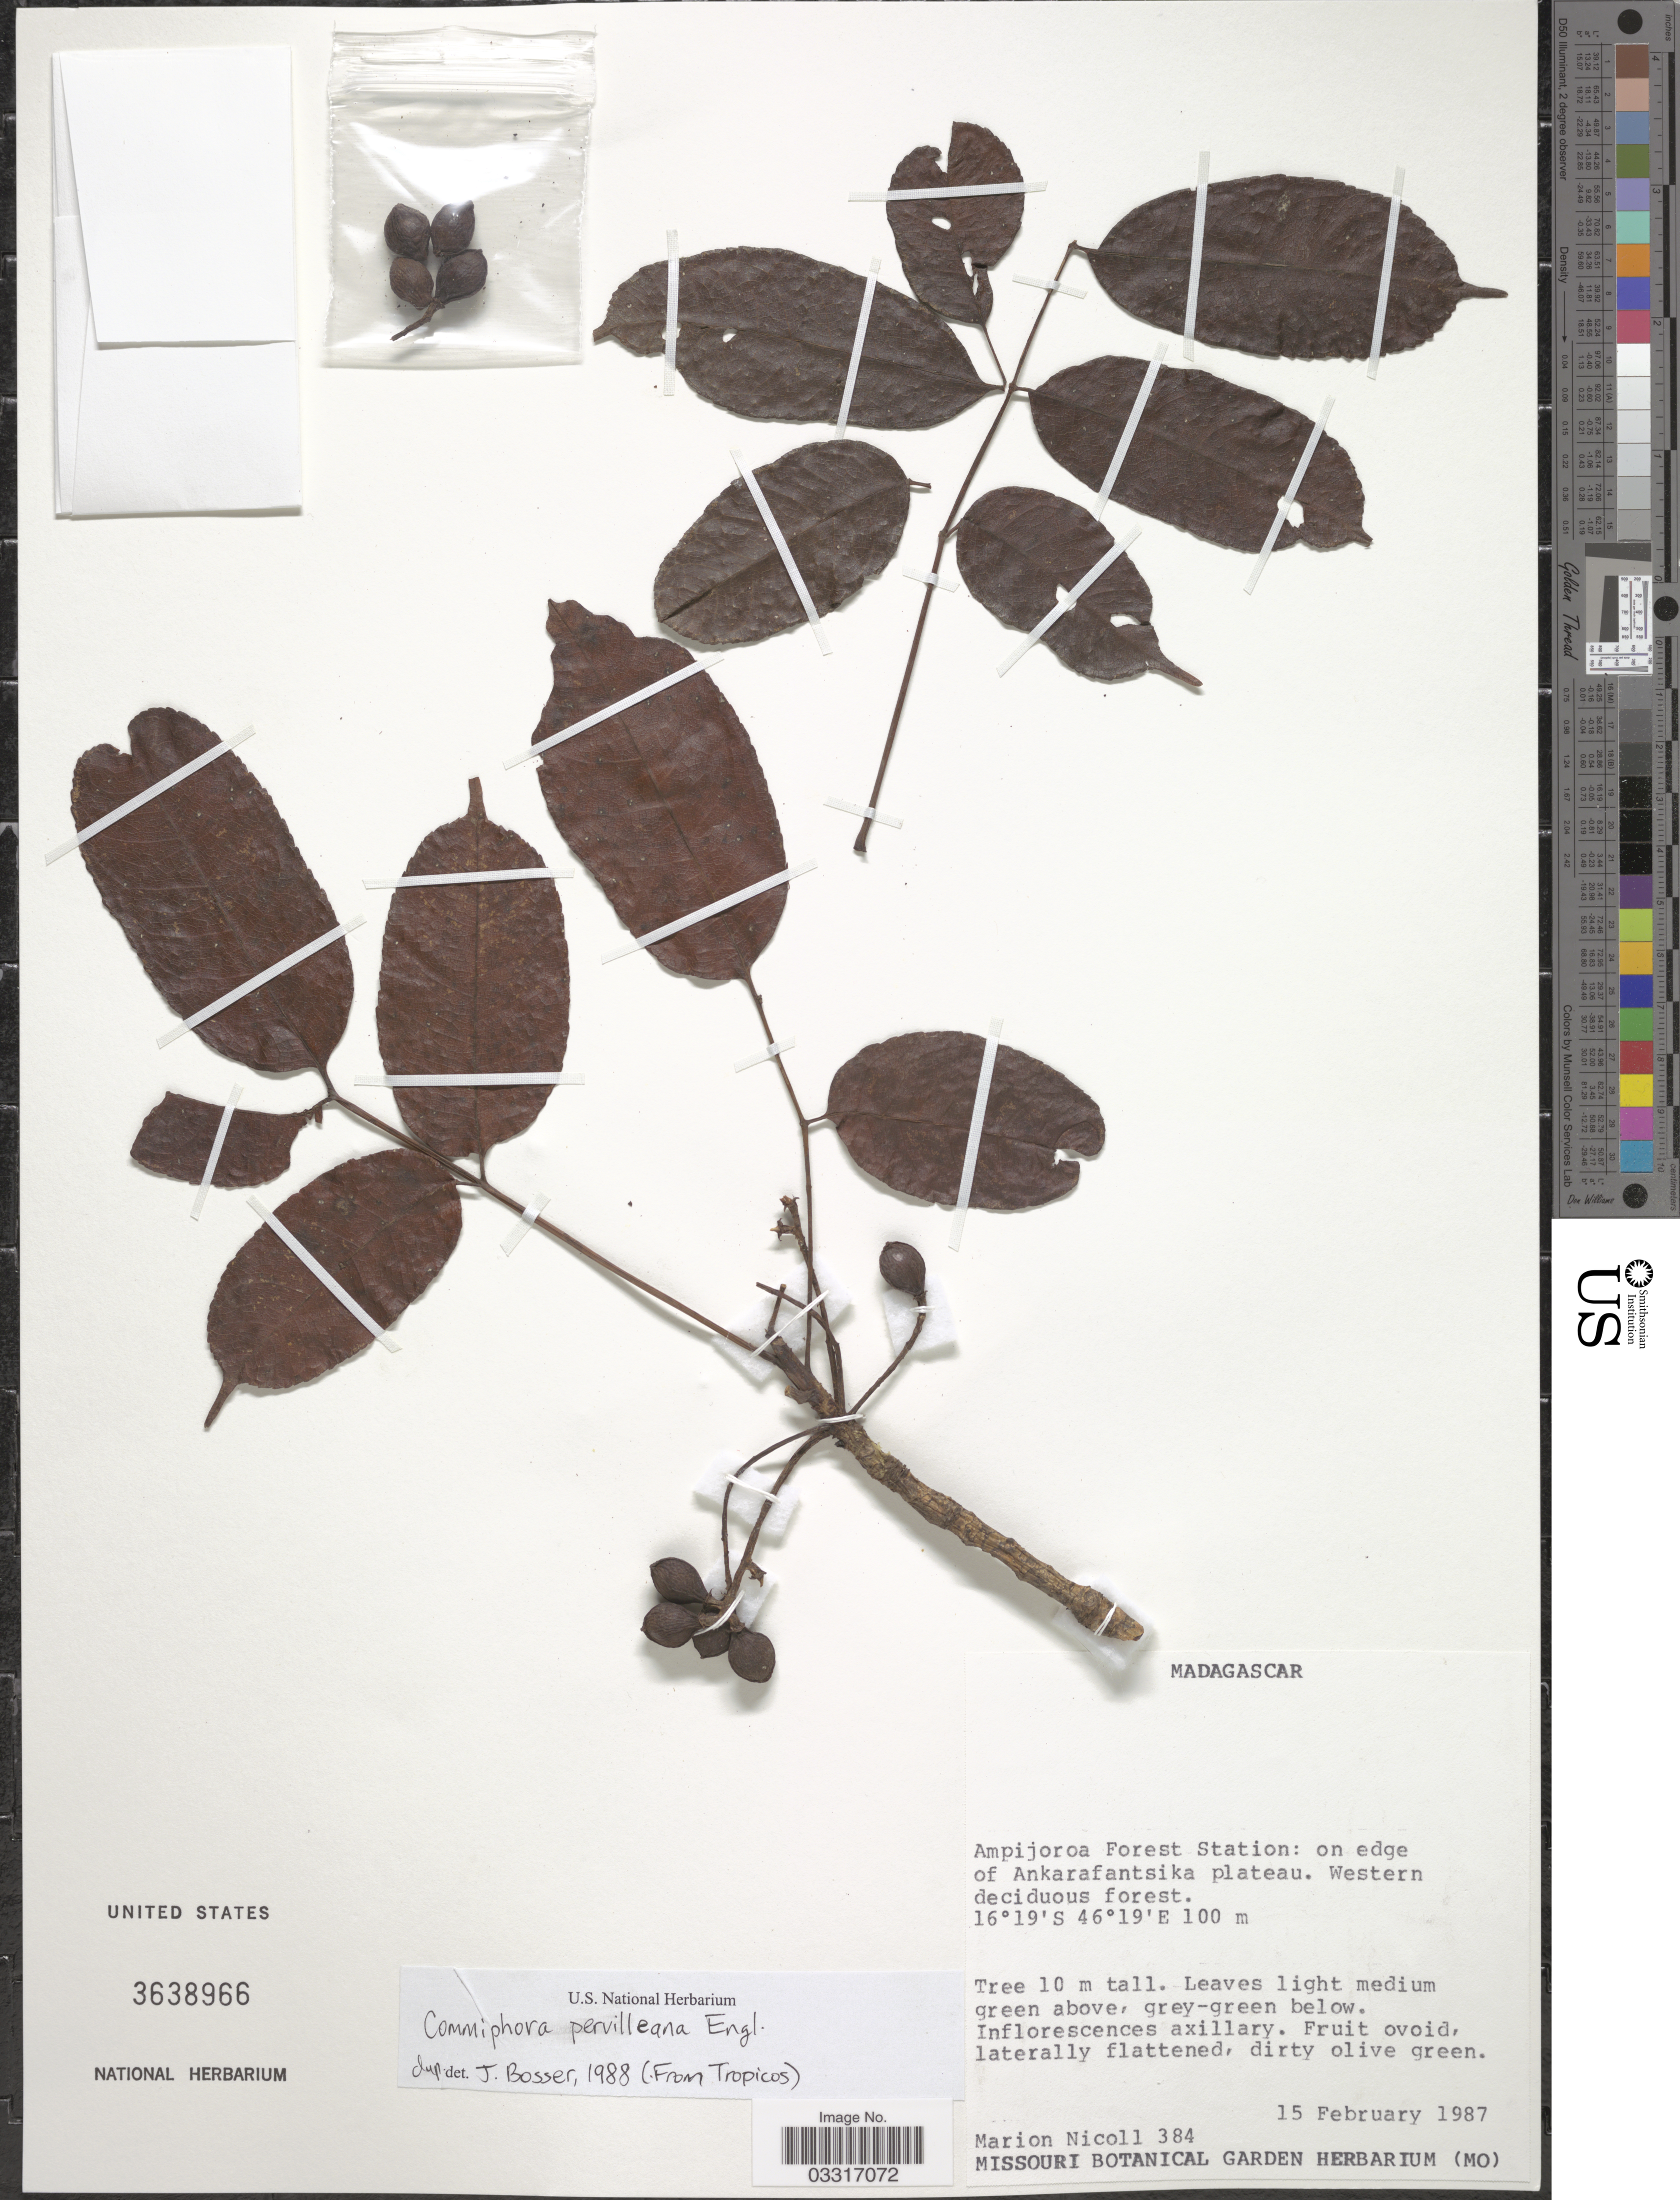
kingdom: Plantae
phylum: Tracheophyta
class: Magnoliopsida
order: Malpighiales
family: Salicaceae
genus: Tisonia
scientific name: Tisonia coriacea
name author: Scott Elliot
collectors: M. F. Nicoll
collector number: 384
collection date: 1987-02-15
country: Madagascar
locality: Mapijoroa Forest Station: on edge of Ankarafantsika plateau.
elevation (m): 100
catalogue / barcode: US 3638966